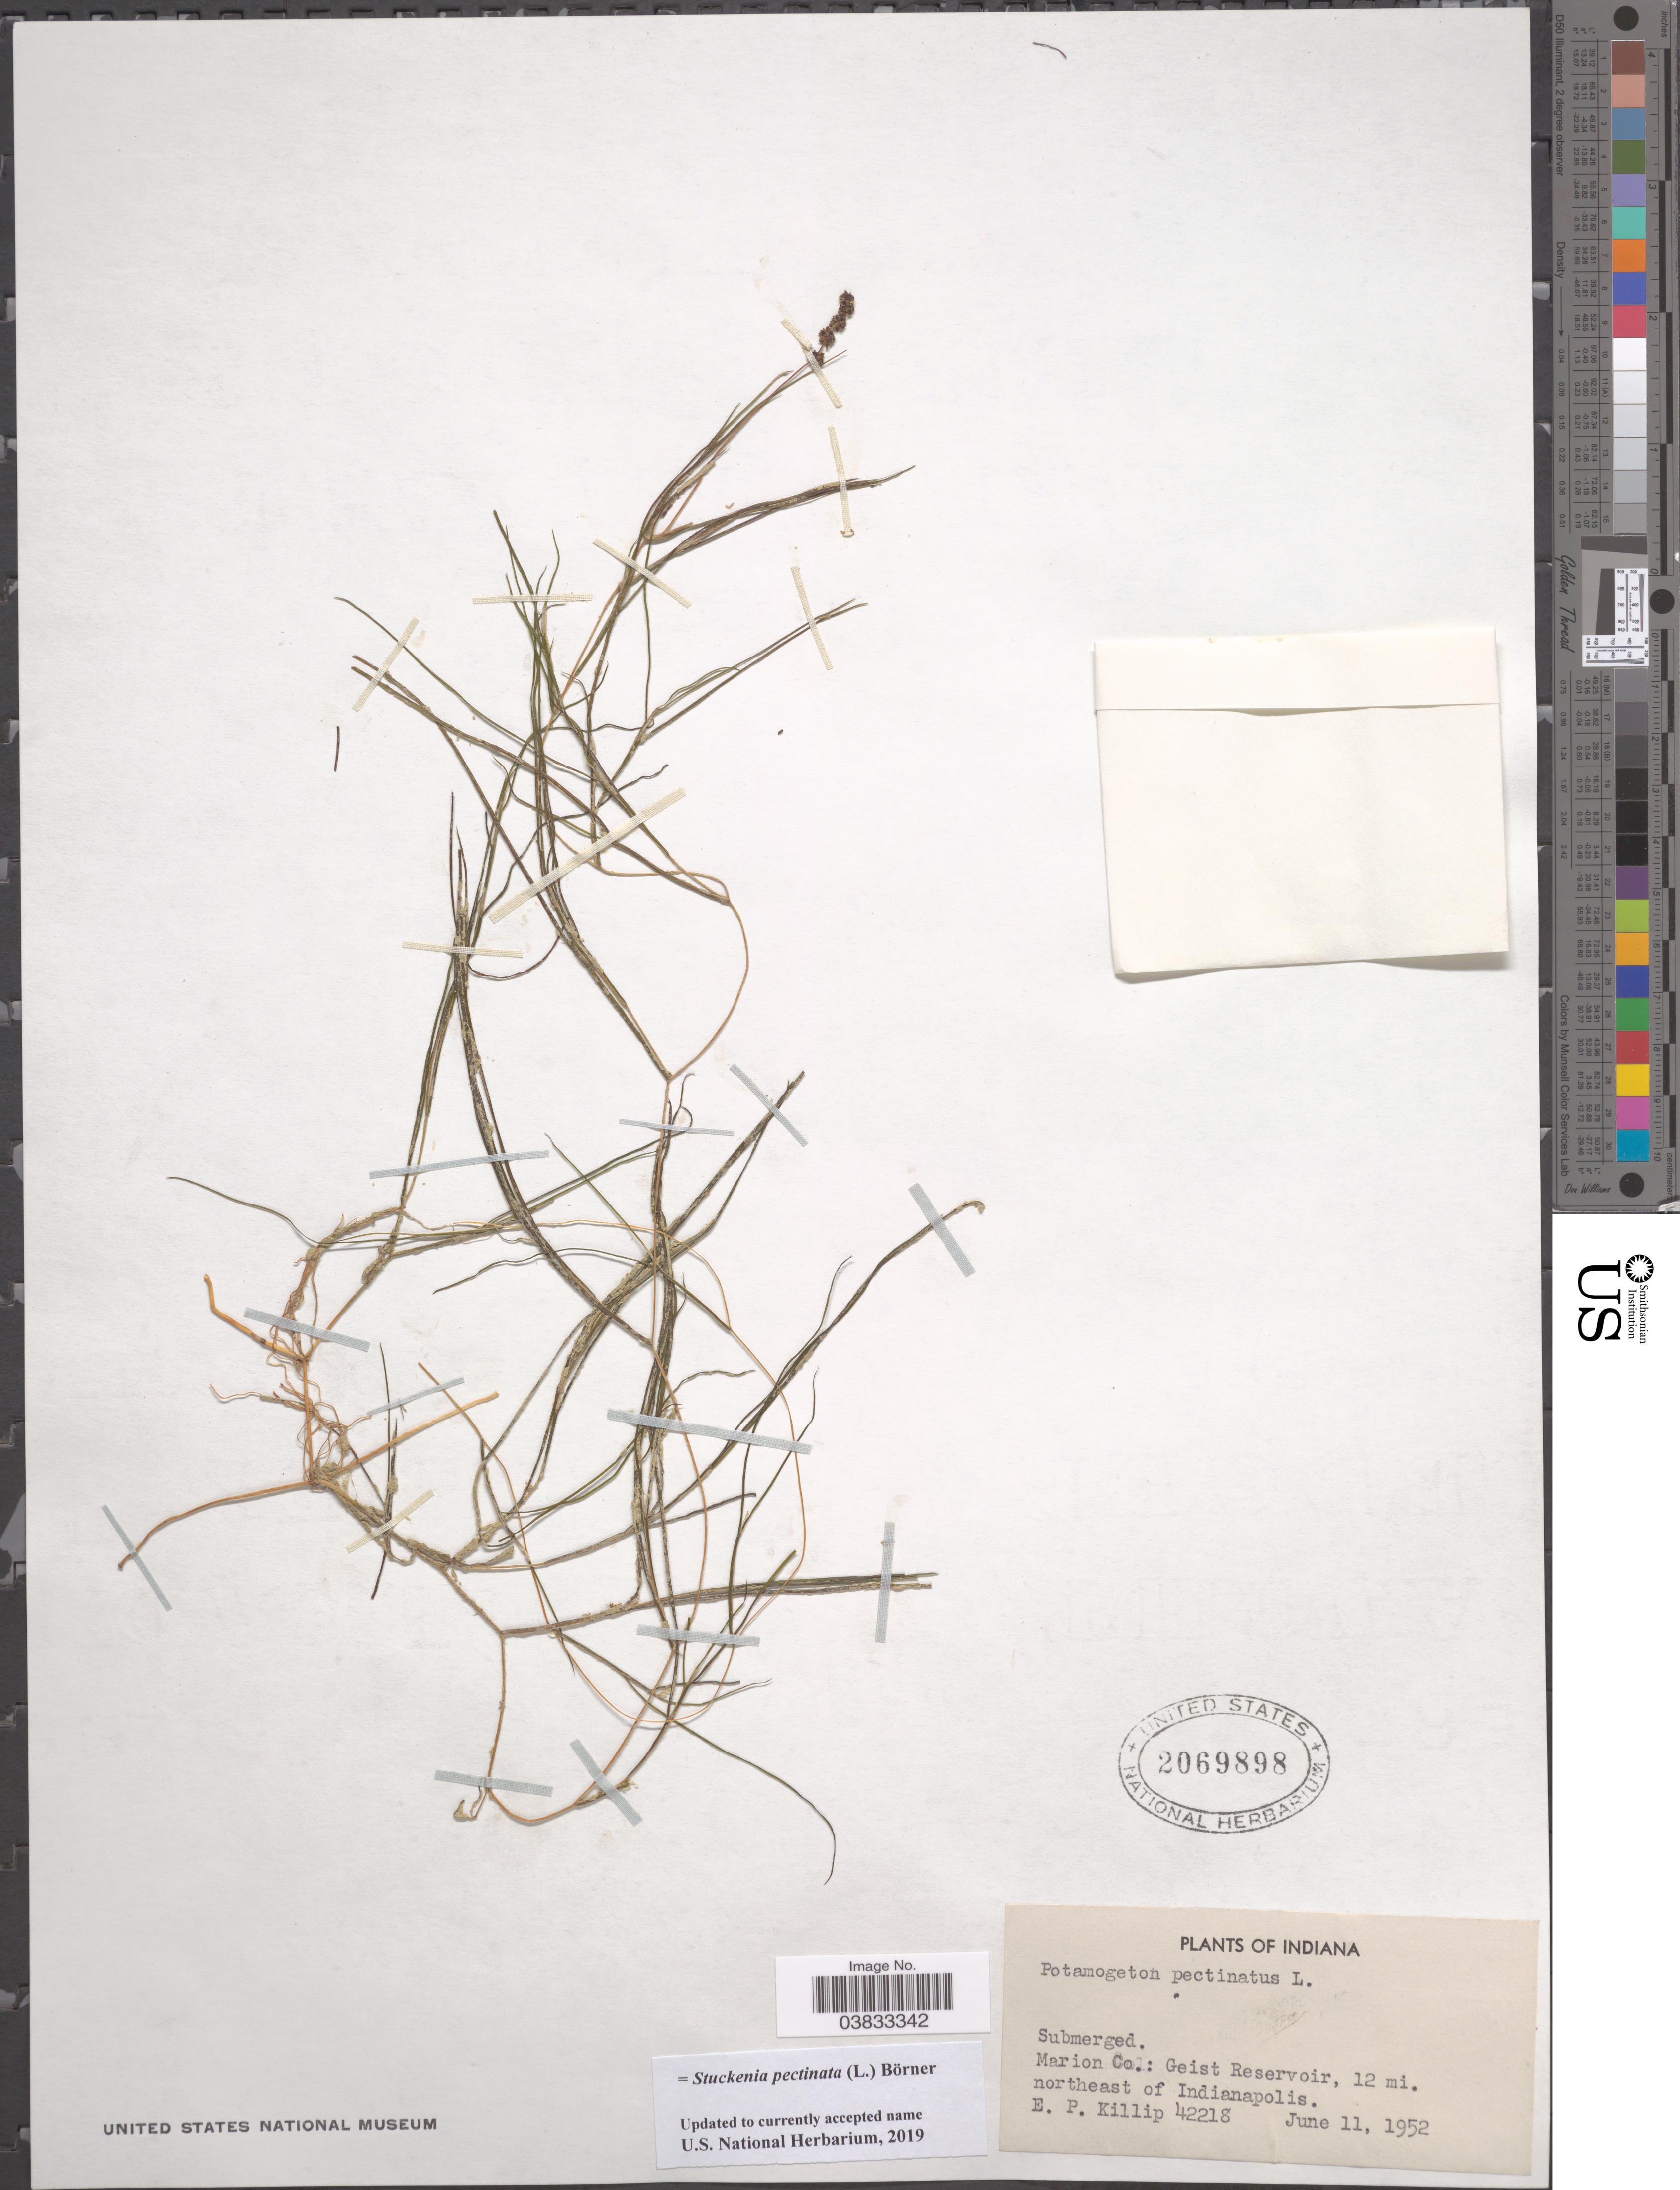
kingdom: Plantae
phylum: Tracheophyta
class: Liliopsida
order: Alismatales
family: Potamogetonaceae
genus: Stuckenia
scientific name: Stuckenia pectinata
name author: (L.) Börner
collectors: E. P. Killip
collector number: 42218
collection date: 1952-06-11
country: United States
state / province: Indiana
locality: Marion Co.: Geist Reservoir, 12 mi. northeast of Indianapolis.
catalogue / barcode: US 2069898